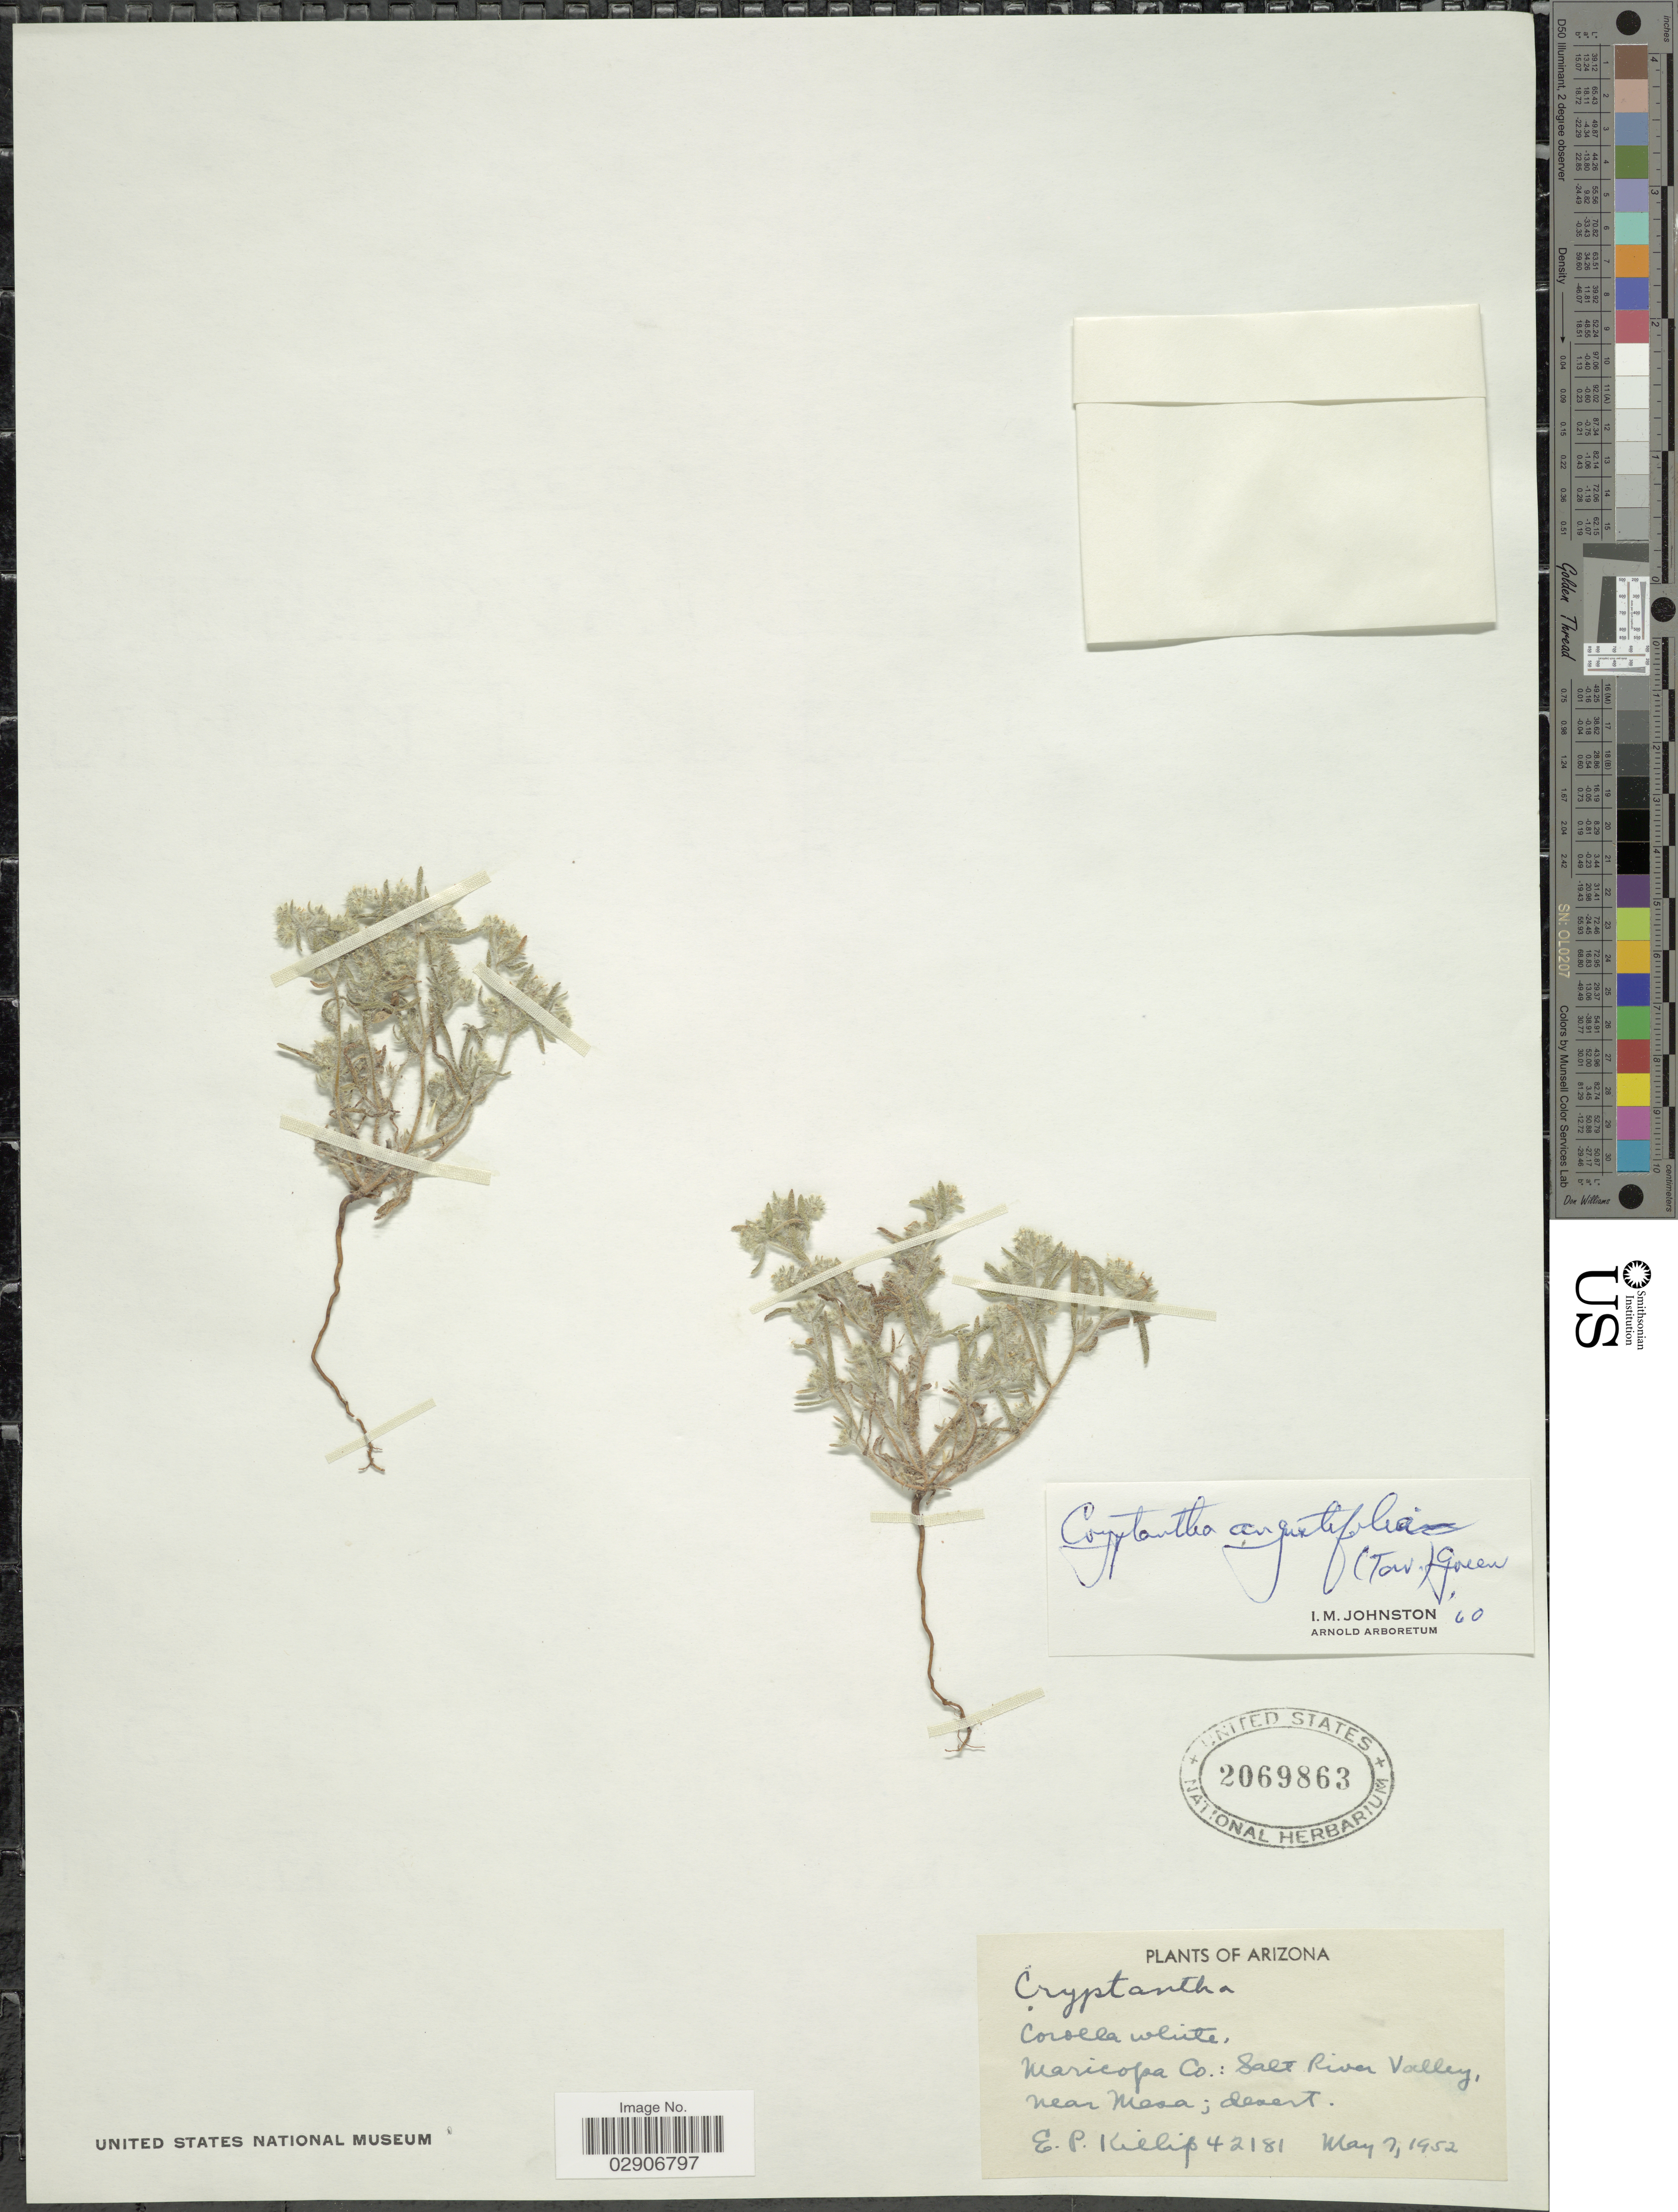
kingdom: Plantae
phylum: Tracheophyta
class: Magnoliopsida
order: Boraginales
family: Boraginaceae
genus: Cryptantha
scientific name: Cryptantha angustifolia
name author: (Torr.) Greene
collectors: E. P. Killip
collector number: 42181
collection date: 1952-05-07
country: United States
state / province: Arizona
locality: Maricopa Co.: Salt River Valley, near Mesa; desert.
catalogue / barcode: US 2069863